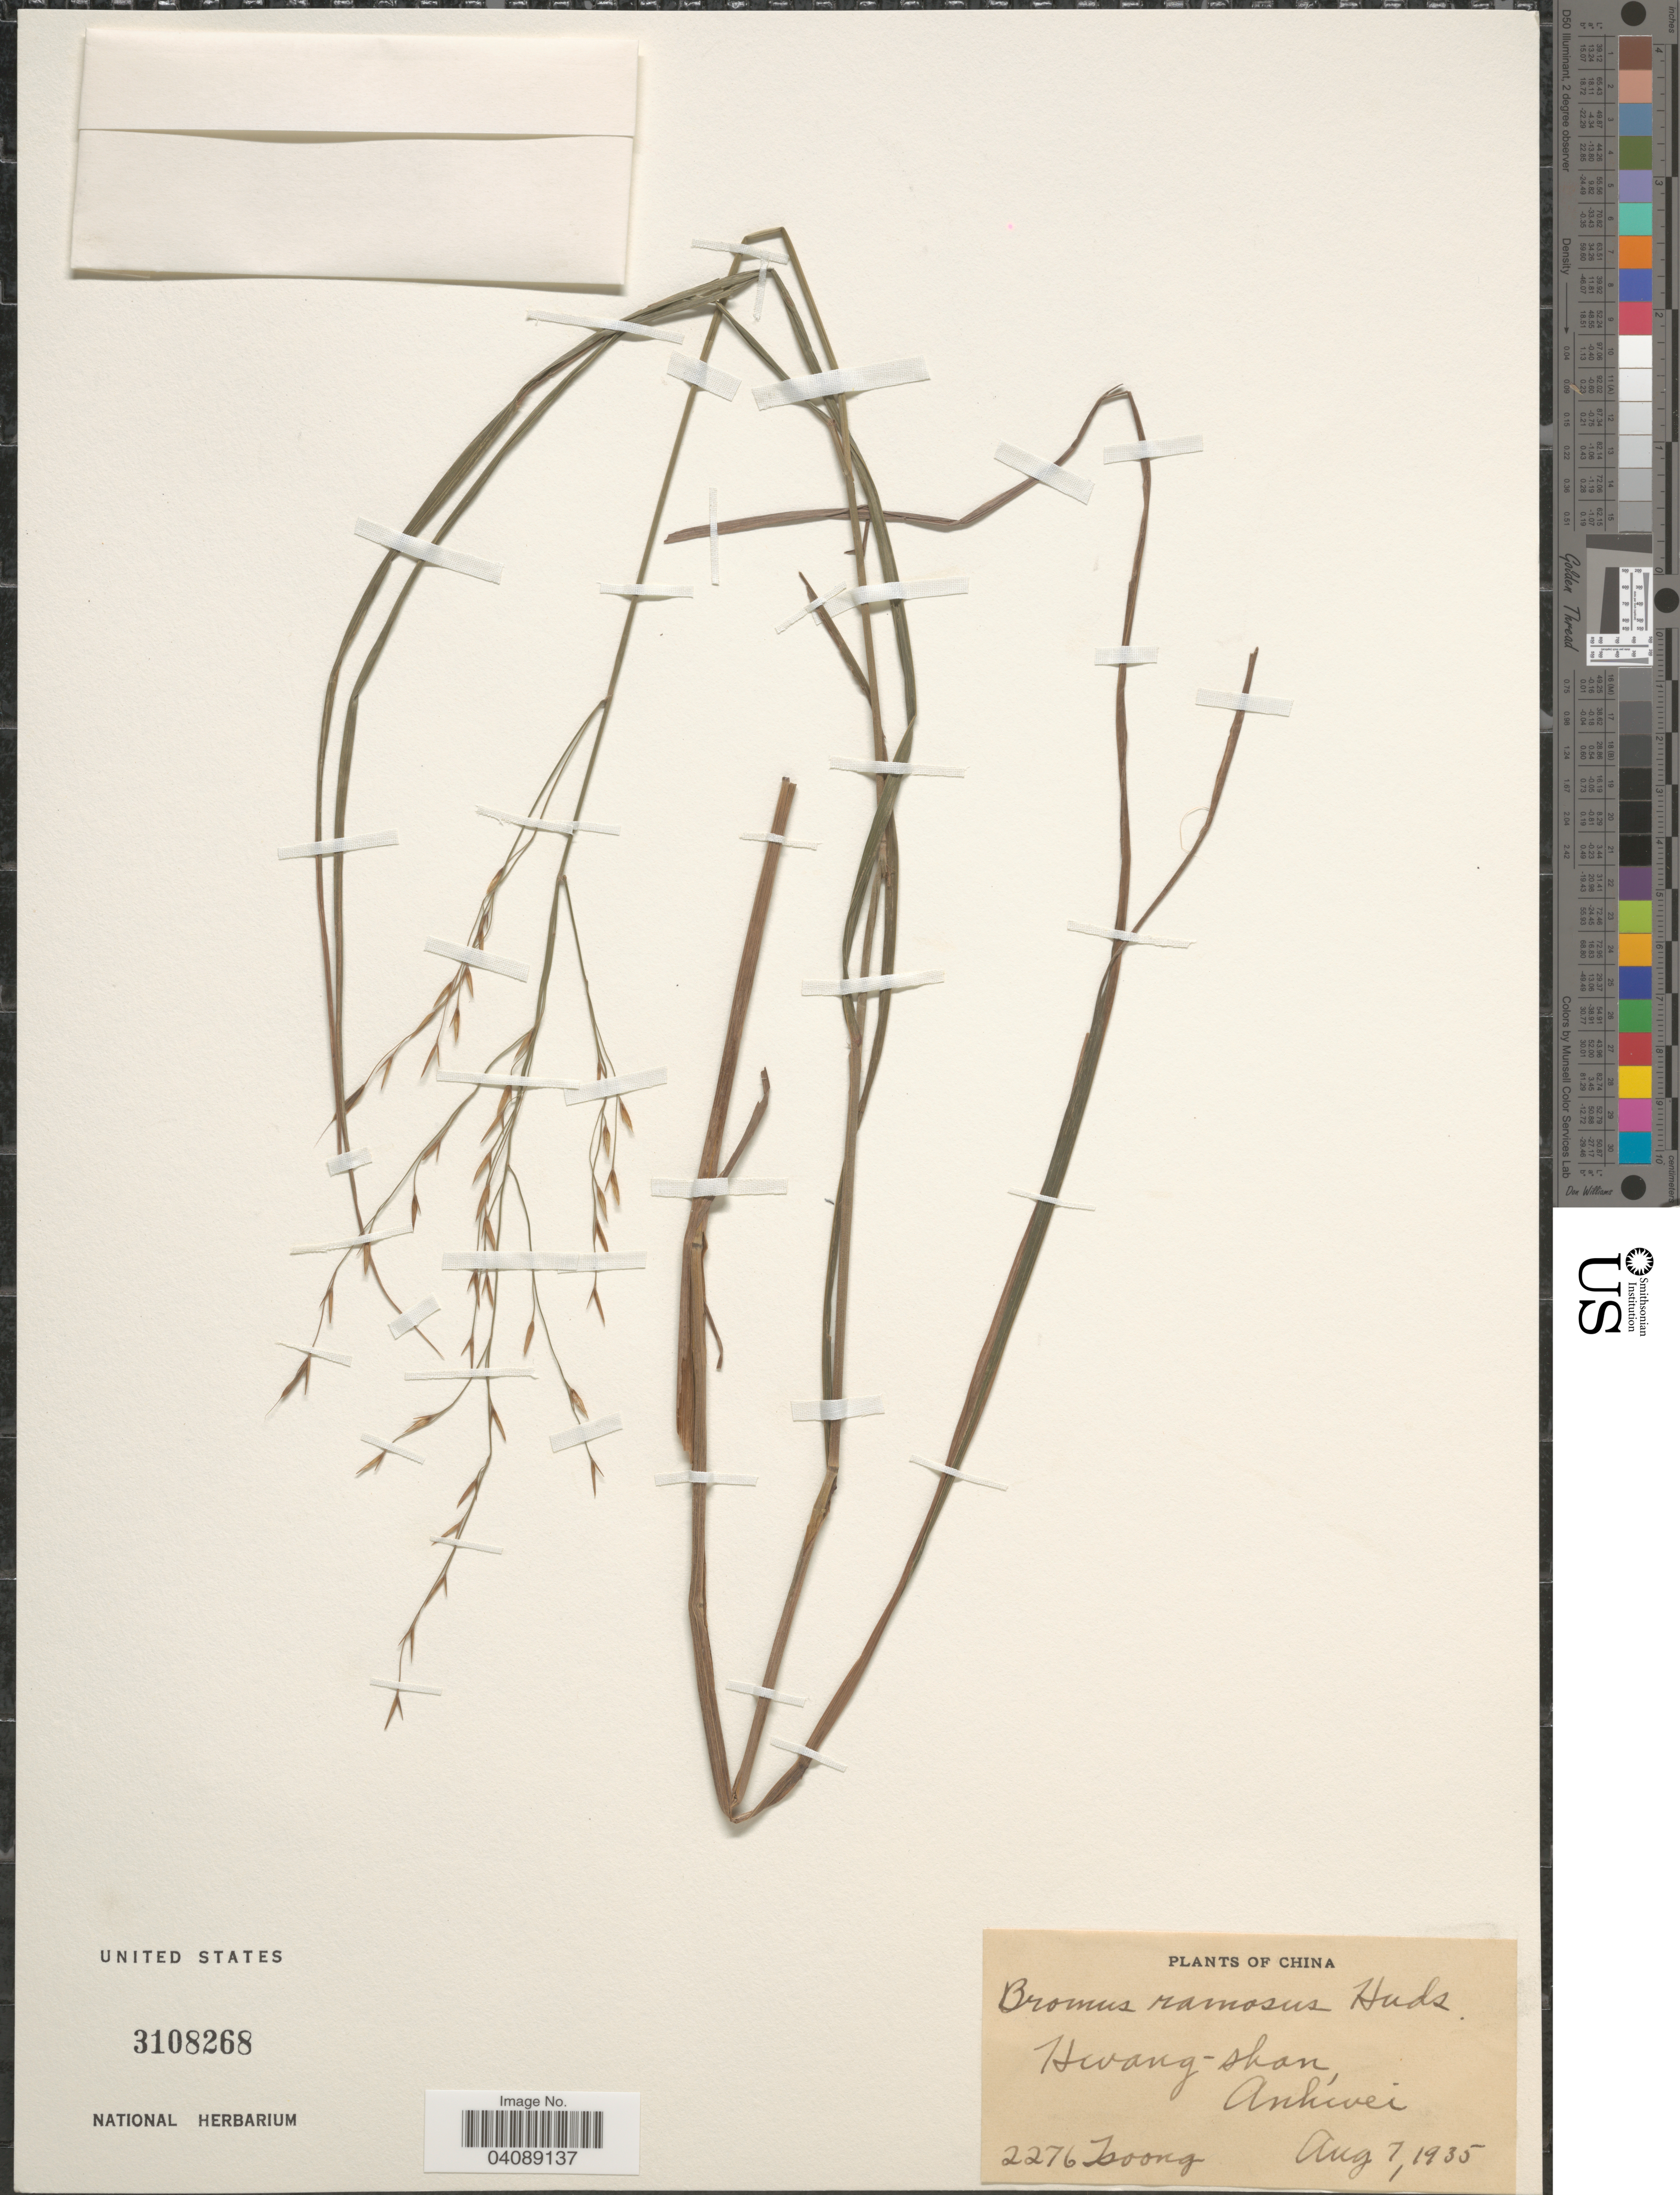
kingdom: Plantae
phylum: Tracheophyta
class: Liliopsida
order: Poales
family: Poaceae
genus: Bromus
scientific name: Bromus ramosus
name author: Huds.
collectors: Tsoong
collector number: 2276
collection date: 1935-08-07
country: China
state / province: Anhui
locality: Hwang-shan, Anhwei.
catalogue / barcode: US 3108268